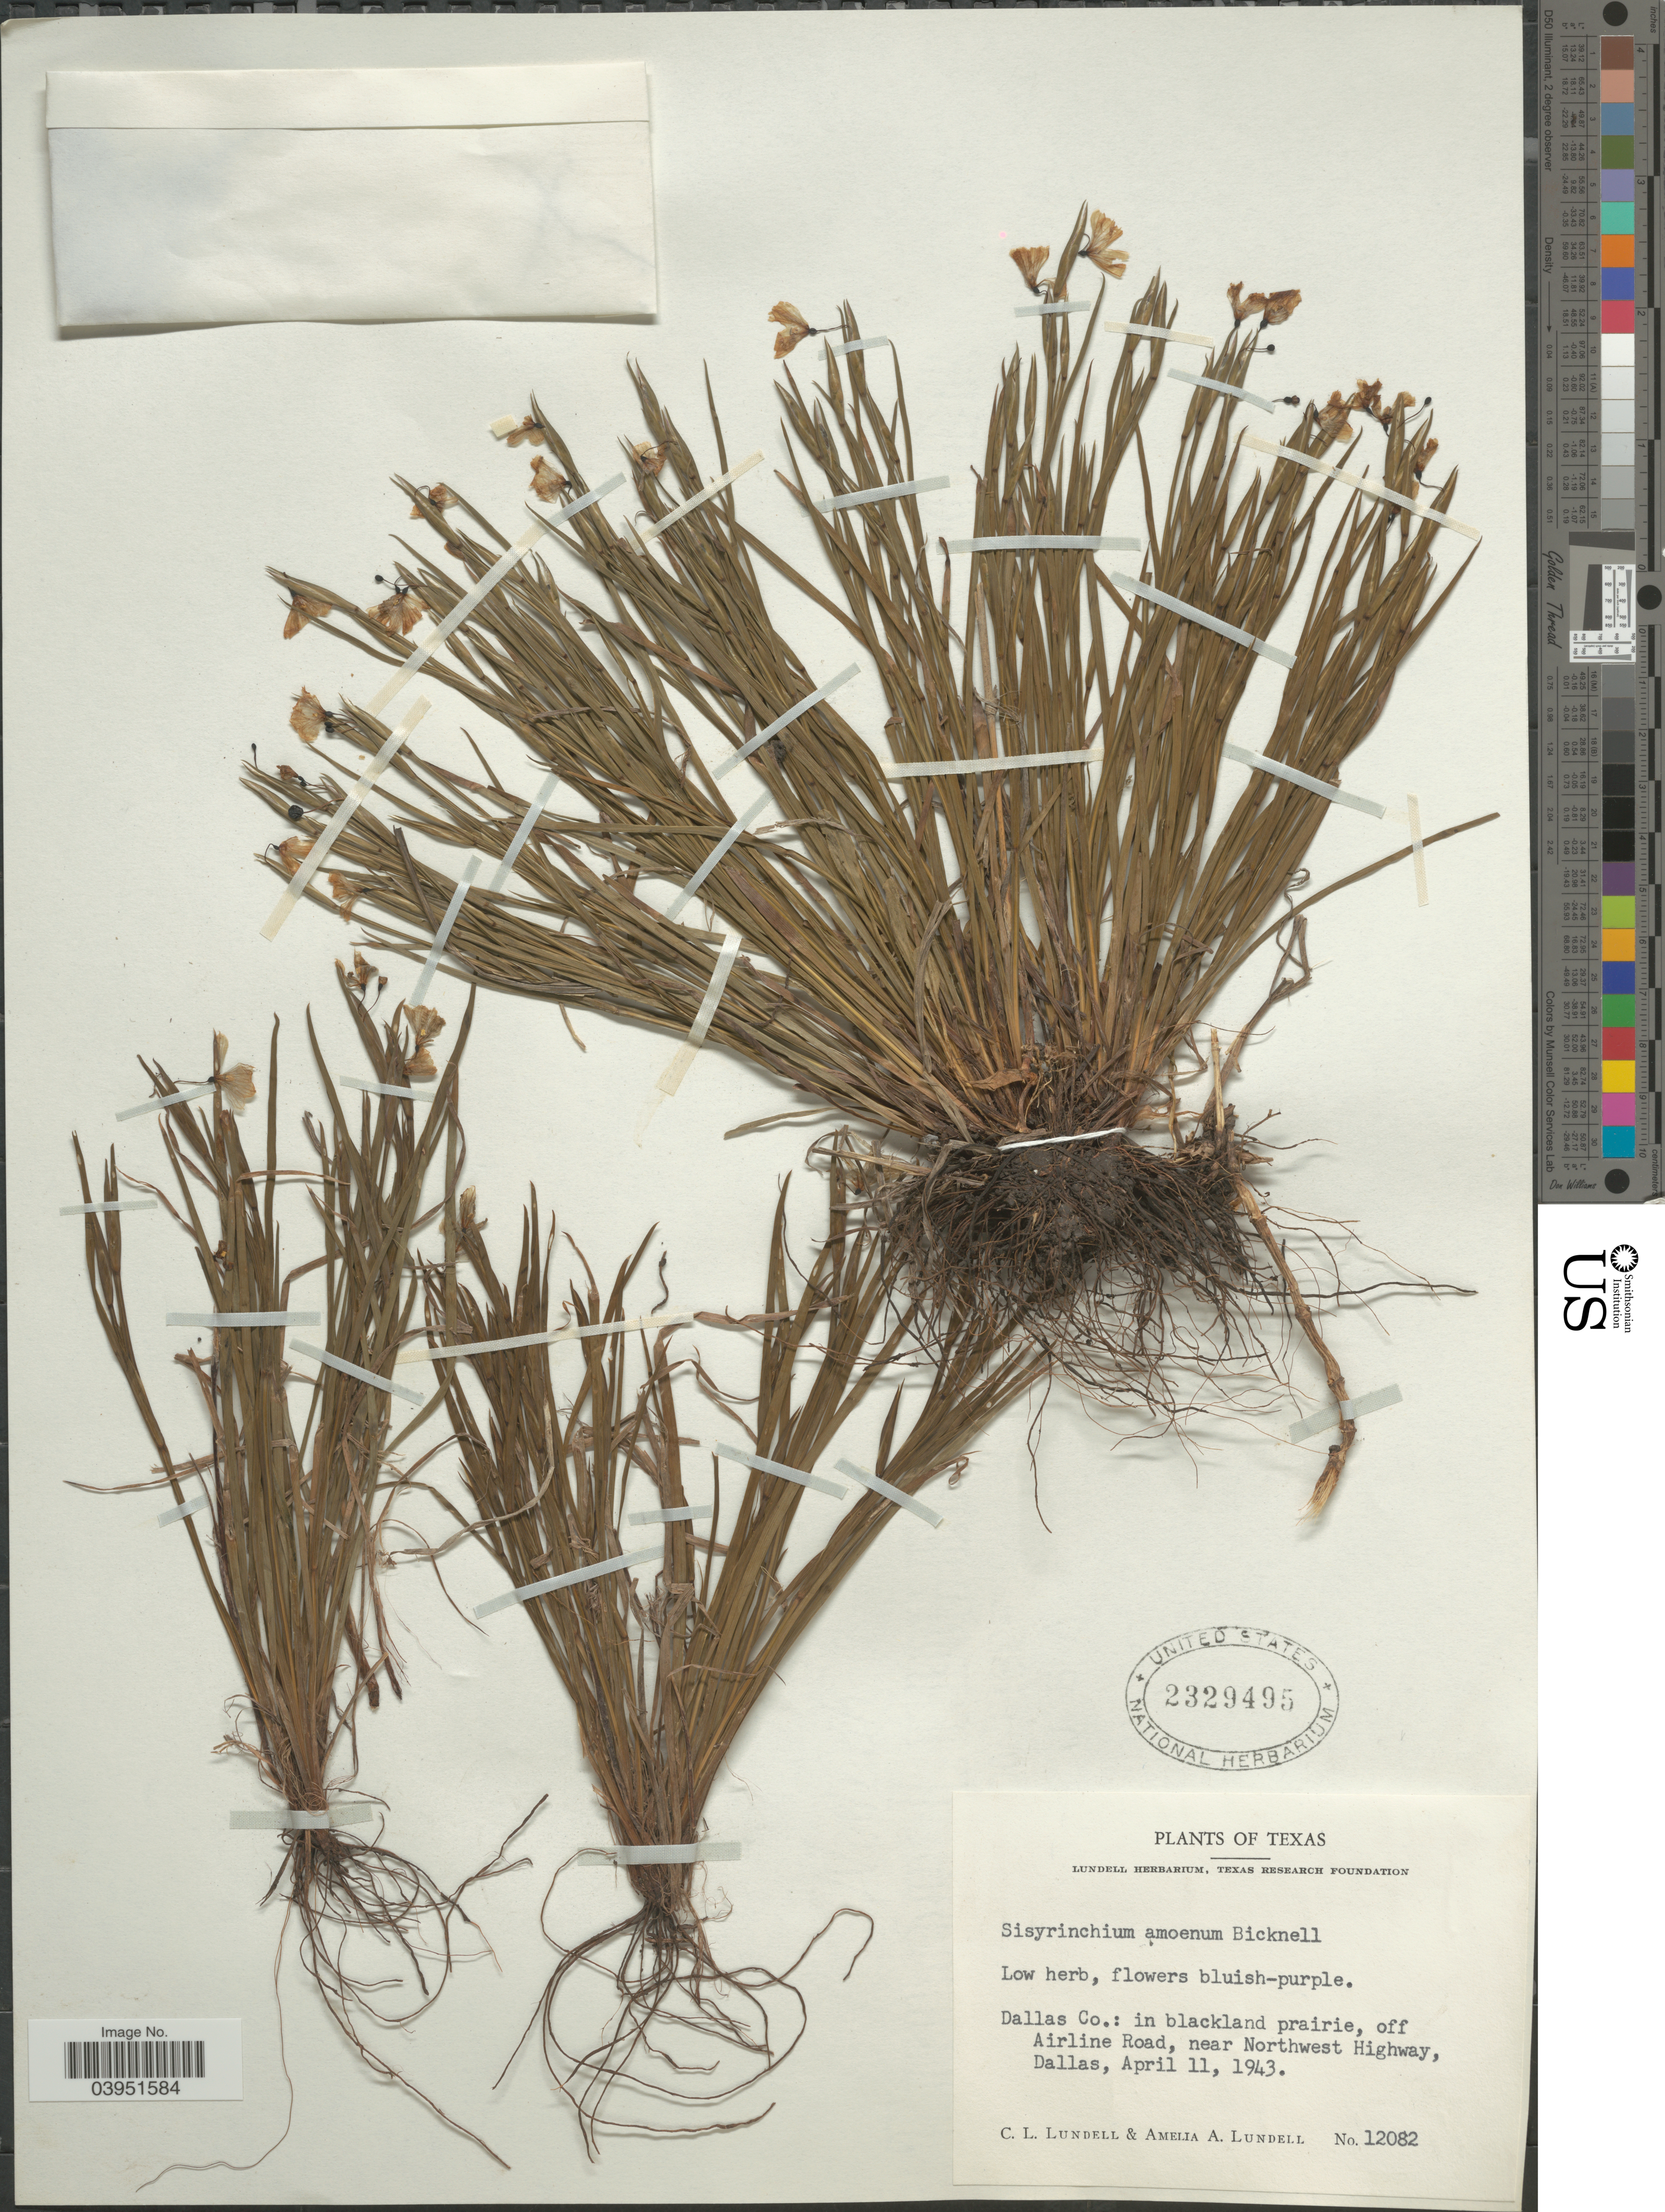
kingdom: Plantae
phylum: Tracheophyta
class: Liliopsida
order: Asparagales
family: Iridaceae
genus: Sisyrinchium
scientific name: Sisyrinchium pruinosum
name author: E.P. Bicknell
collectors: C. L. Lundell & A. A. Lundell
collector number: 12082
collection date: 1943-04-11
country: United States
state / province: Texas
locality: Dallas Co.: in blackland prairie, off Airline Road, near Northwest Highway, Dallas.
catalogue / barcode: US 2329495